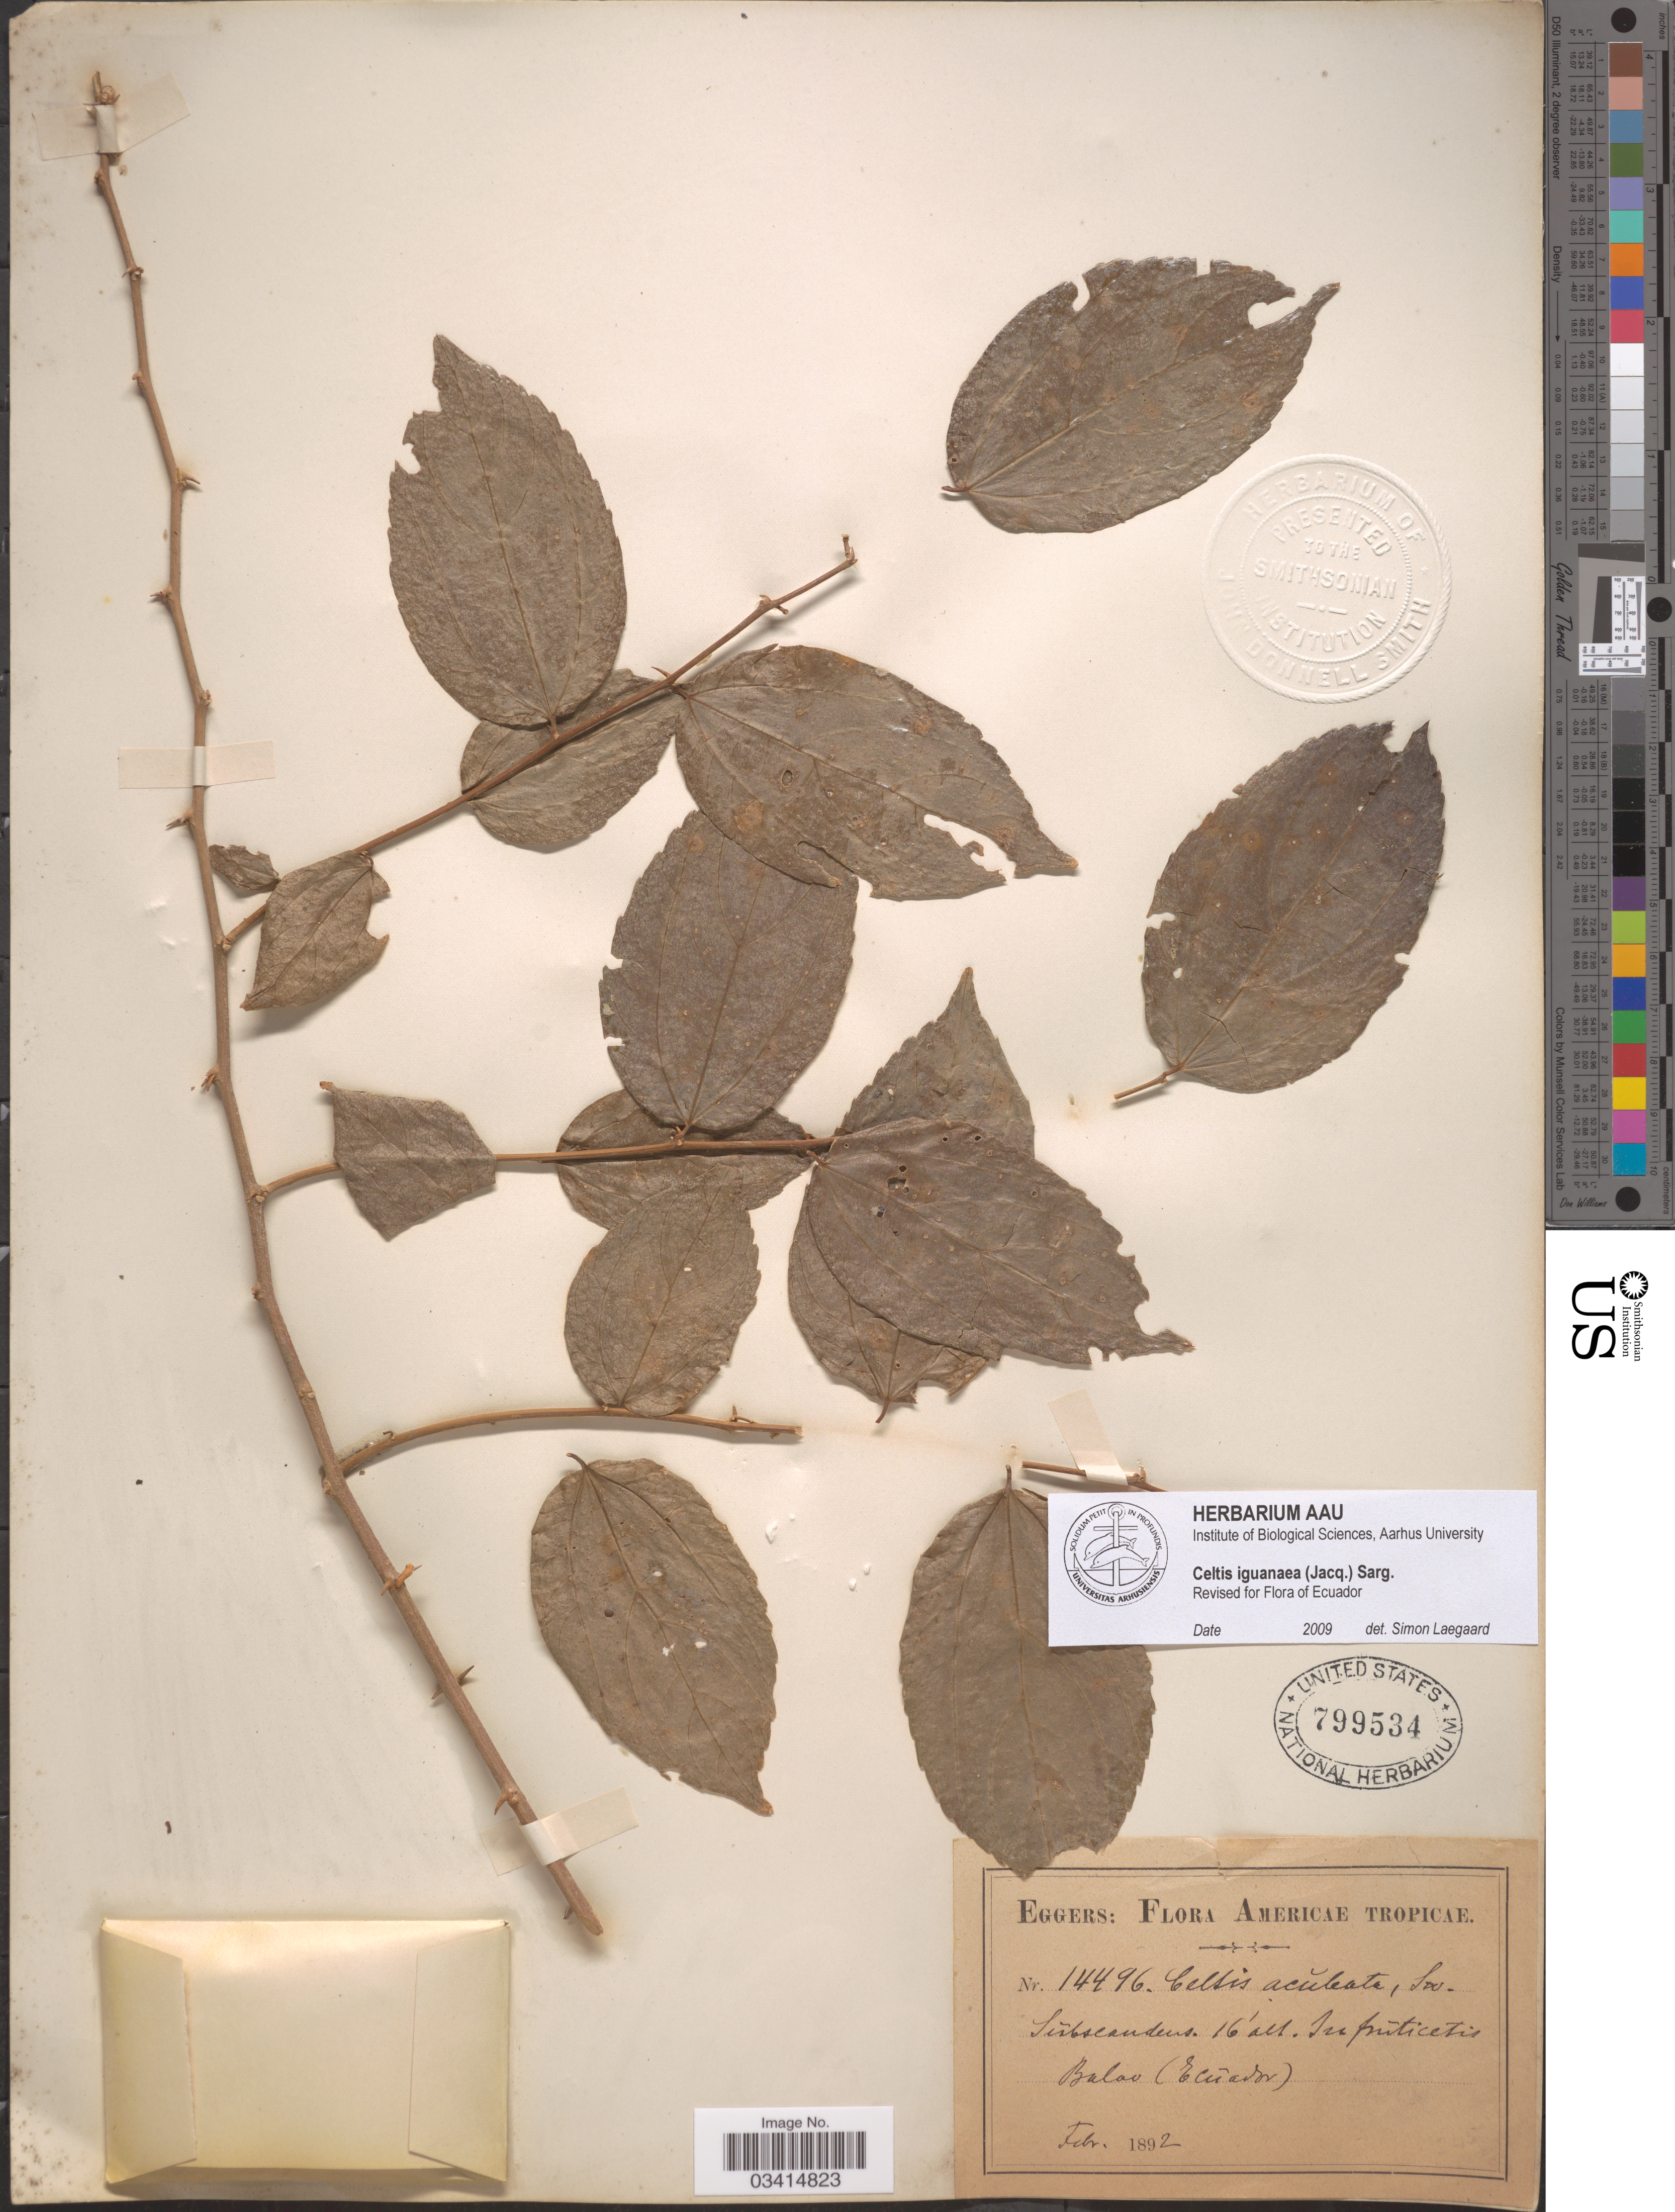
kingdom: Plantae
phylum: Tracheophyta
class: Magnoliopsida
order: Rosales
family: Cannabaceae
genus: Celtis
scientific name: Celtis iguanaea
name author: (Jacq.) Sarg.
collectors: -. Eggers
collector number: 14496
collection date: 1892-02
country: Ecuador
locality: Americae Tropicae. Balao.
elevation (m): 5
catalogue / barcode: US 799534